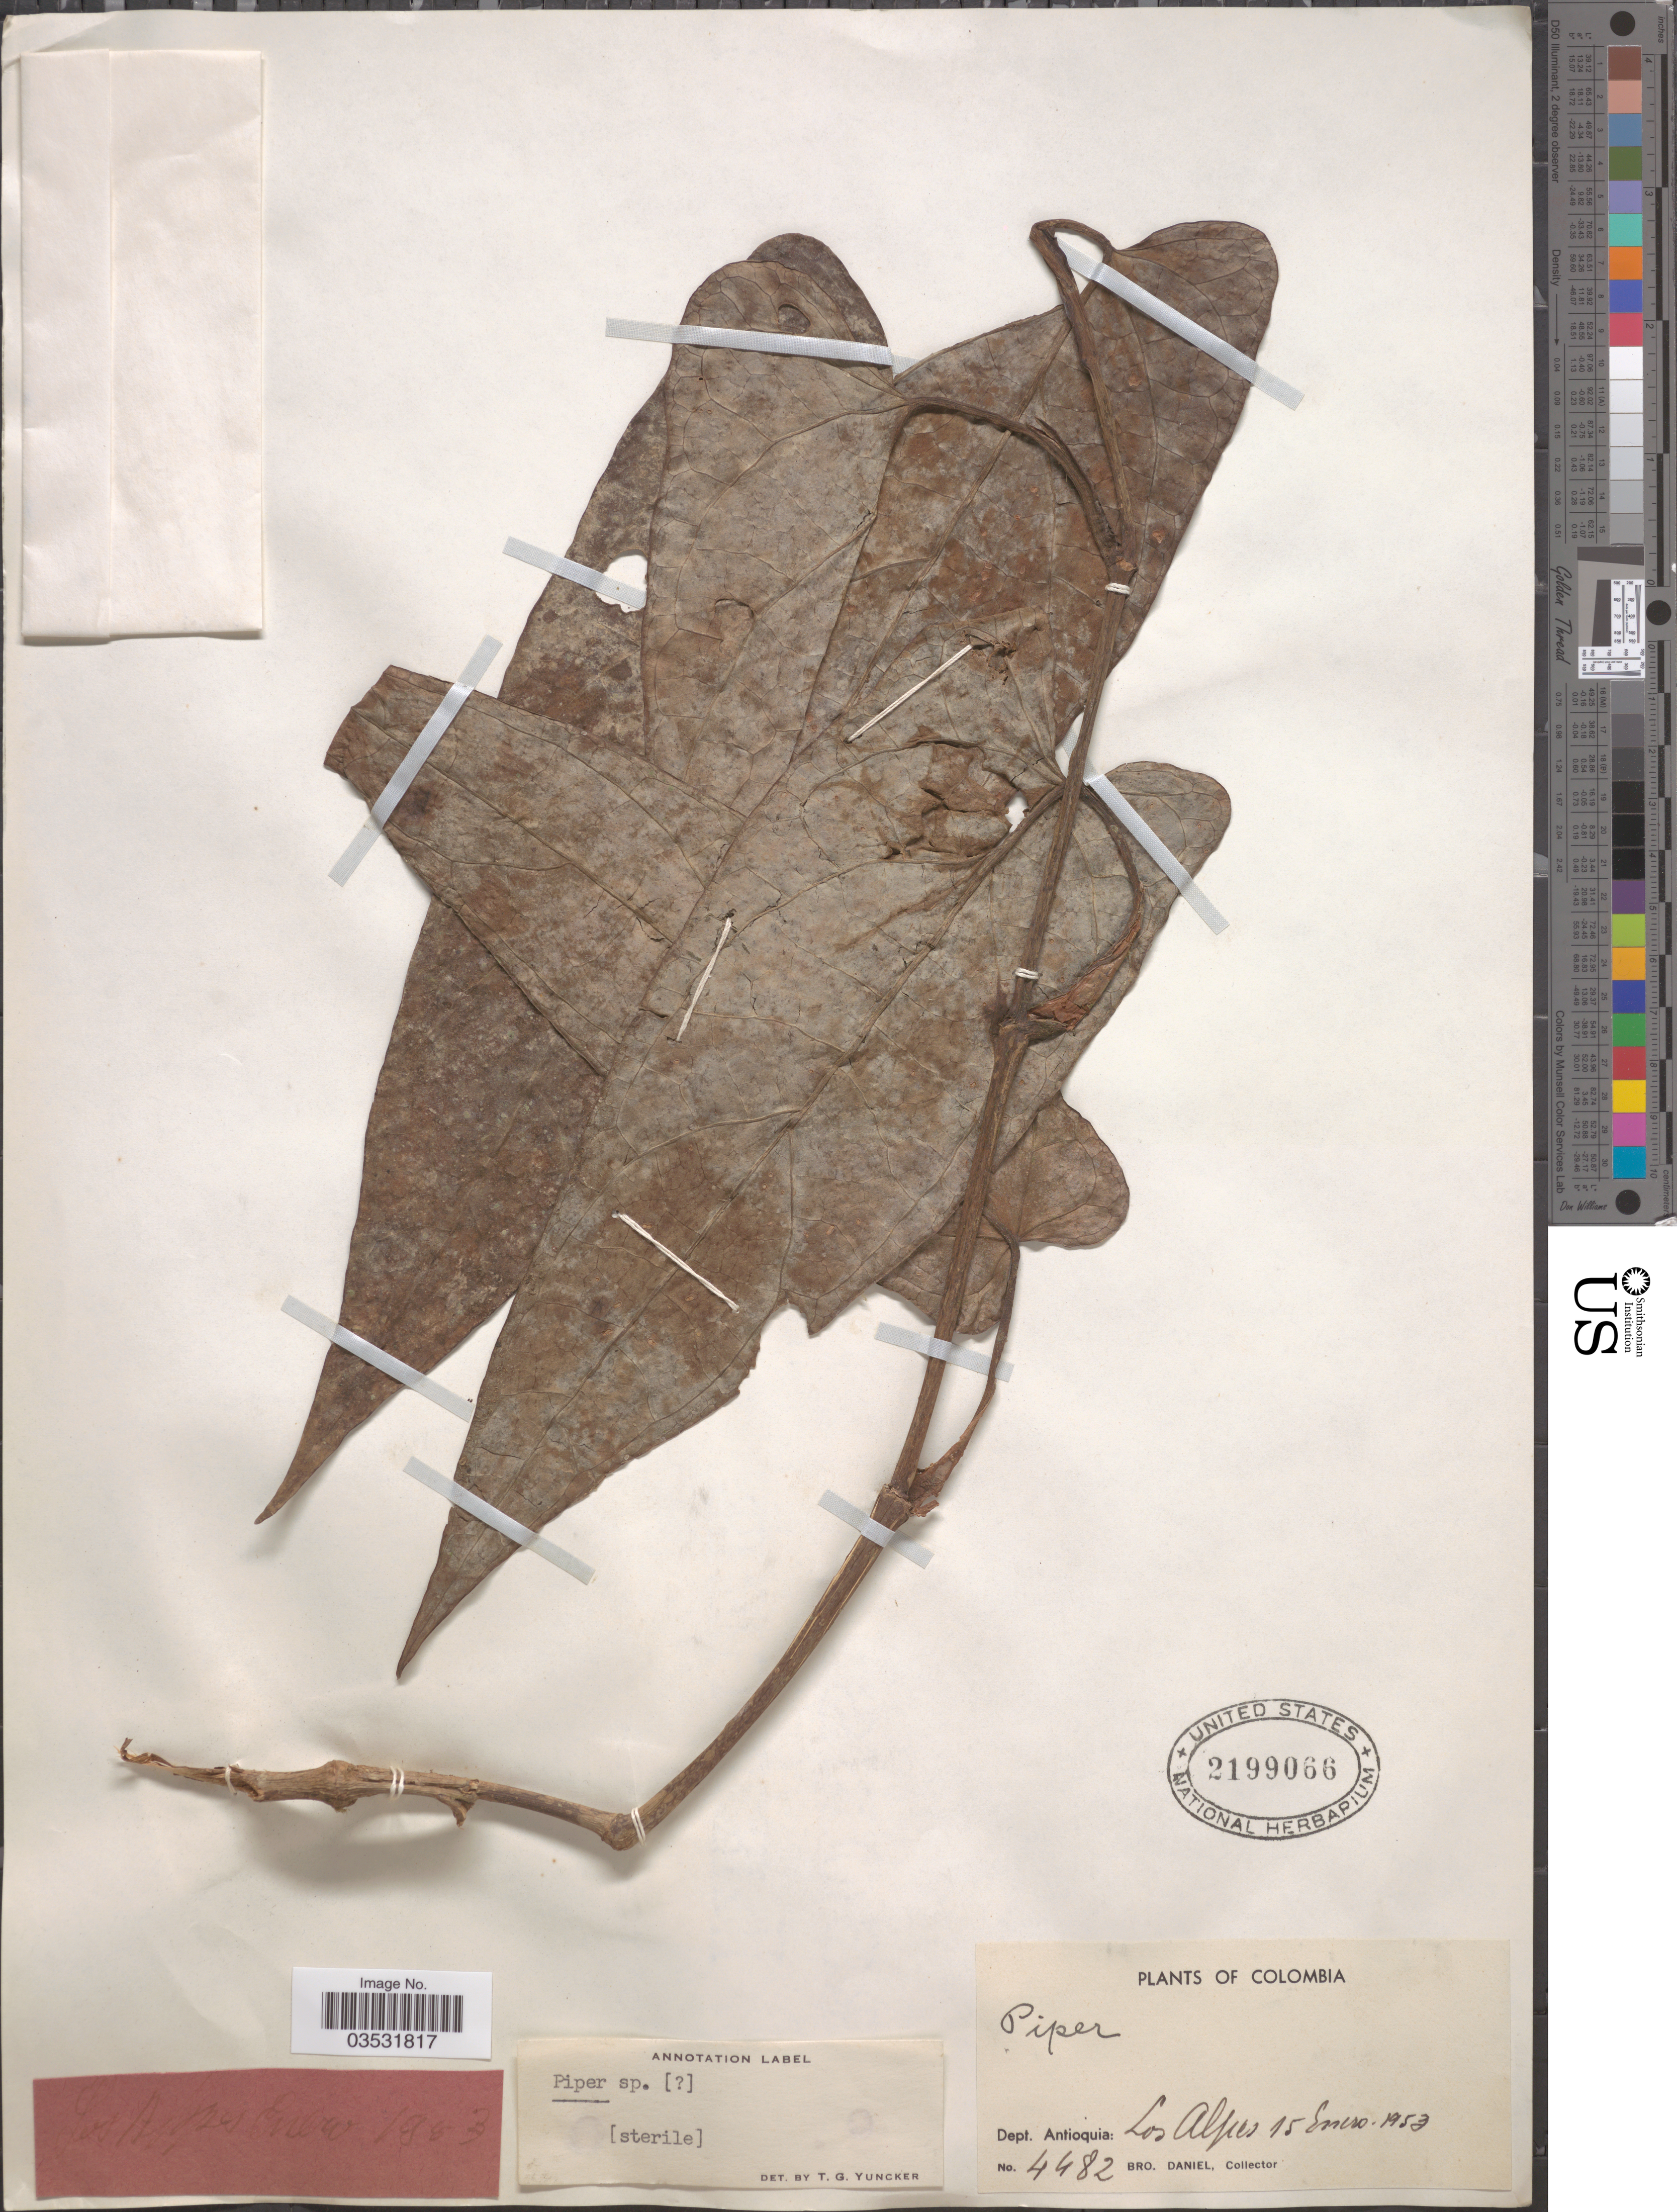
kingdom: Plantae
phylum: Tracheophyta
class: Magnoliopsida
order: Piperales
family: Piperaceae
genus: Piper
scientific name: Piper sp.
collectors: Bro. Daniel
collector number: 4482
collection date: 1953-01-15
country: Colombia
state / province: Antioquia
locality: Dept. Antioquia: Los Alpes.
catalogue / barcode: US 2199066